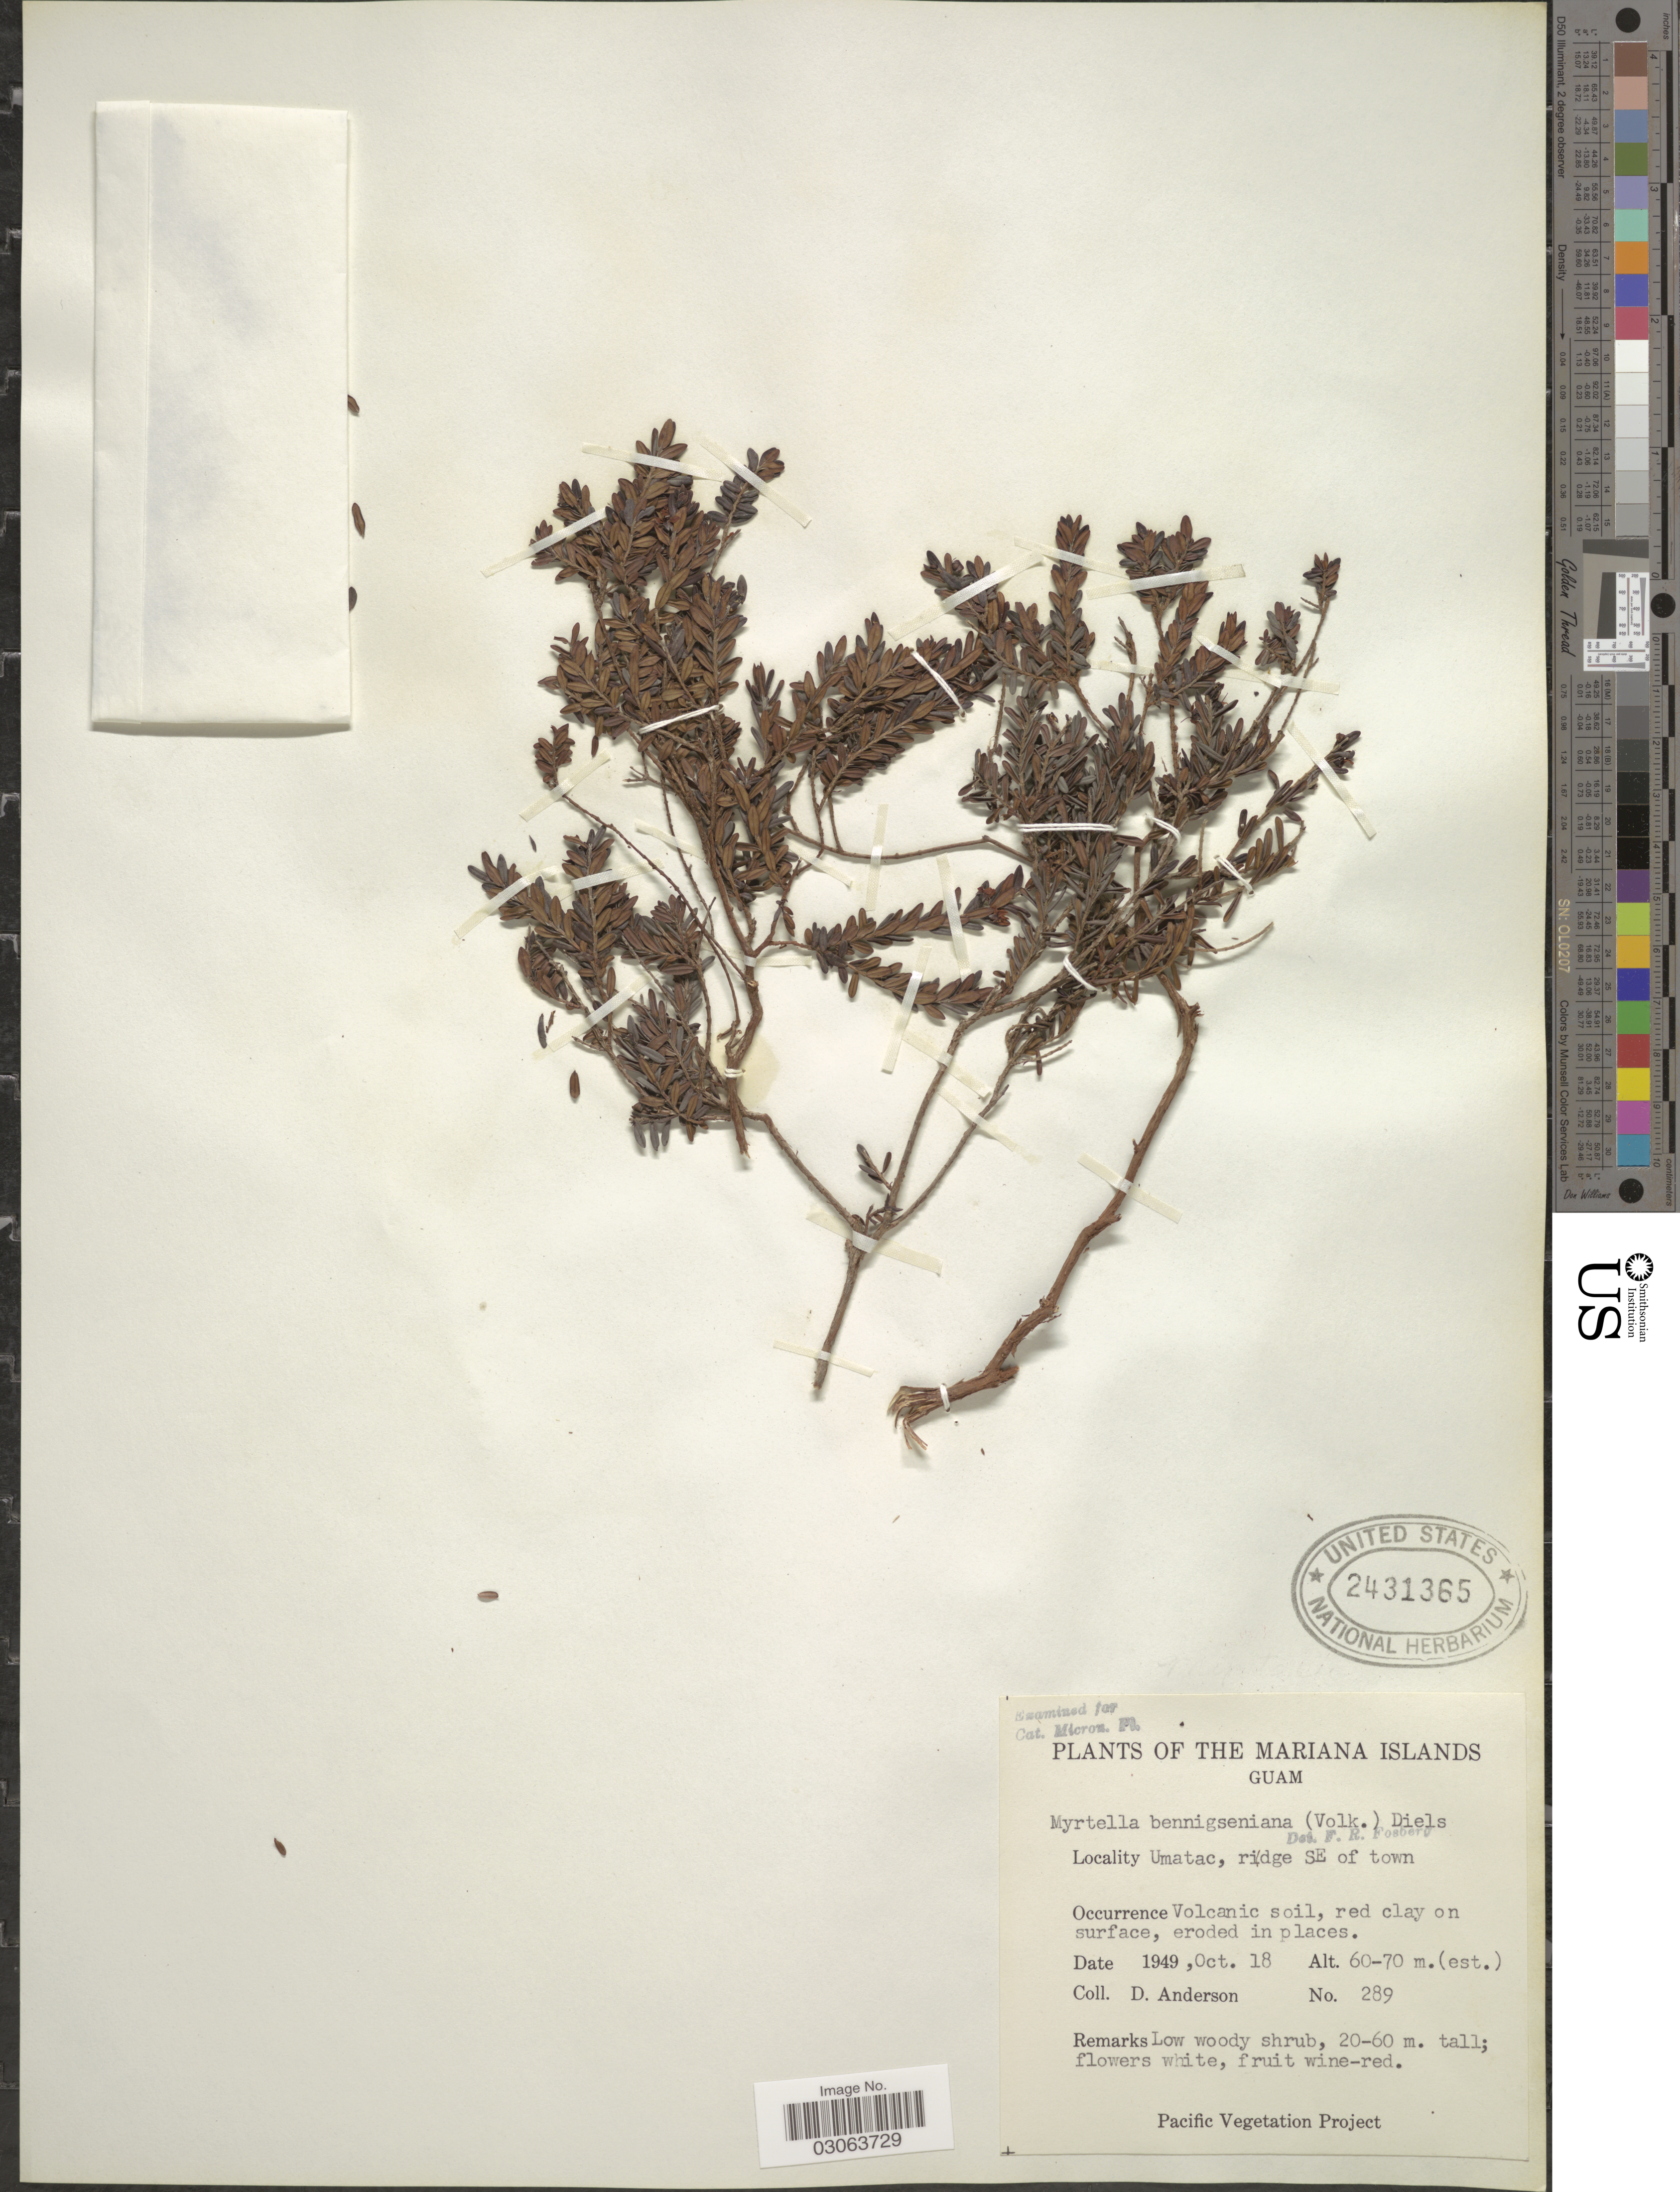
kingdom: Plantae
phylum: Tracheophyta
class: Magnoliopsida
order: Myrtales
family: Myrtaceae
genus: Myrtella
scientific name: Myrtella bennigseniana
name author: (Volkens) Diels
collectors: D. Anderson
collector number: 289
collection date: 1949-10-18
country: Guam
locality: The Mariana Islands, Umatac, ridge SE of town.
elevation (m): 60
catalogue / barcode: US 2431365